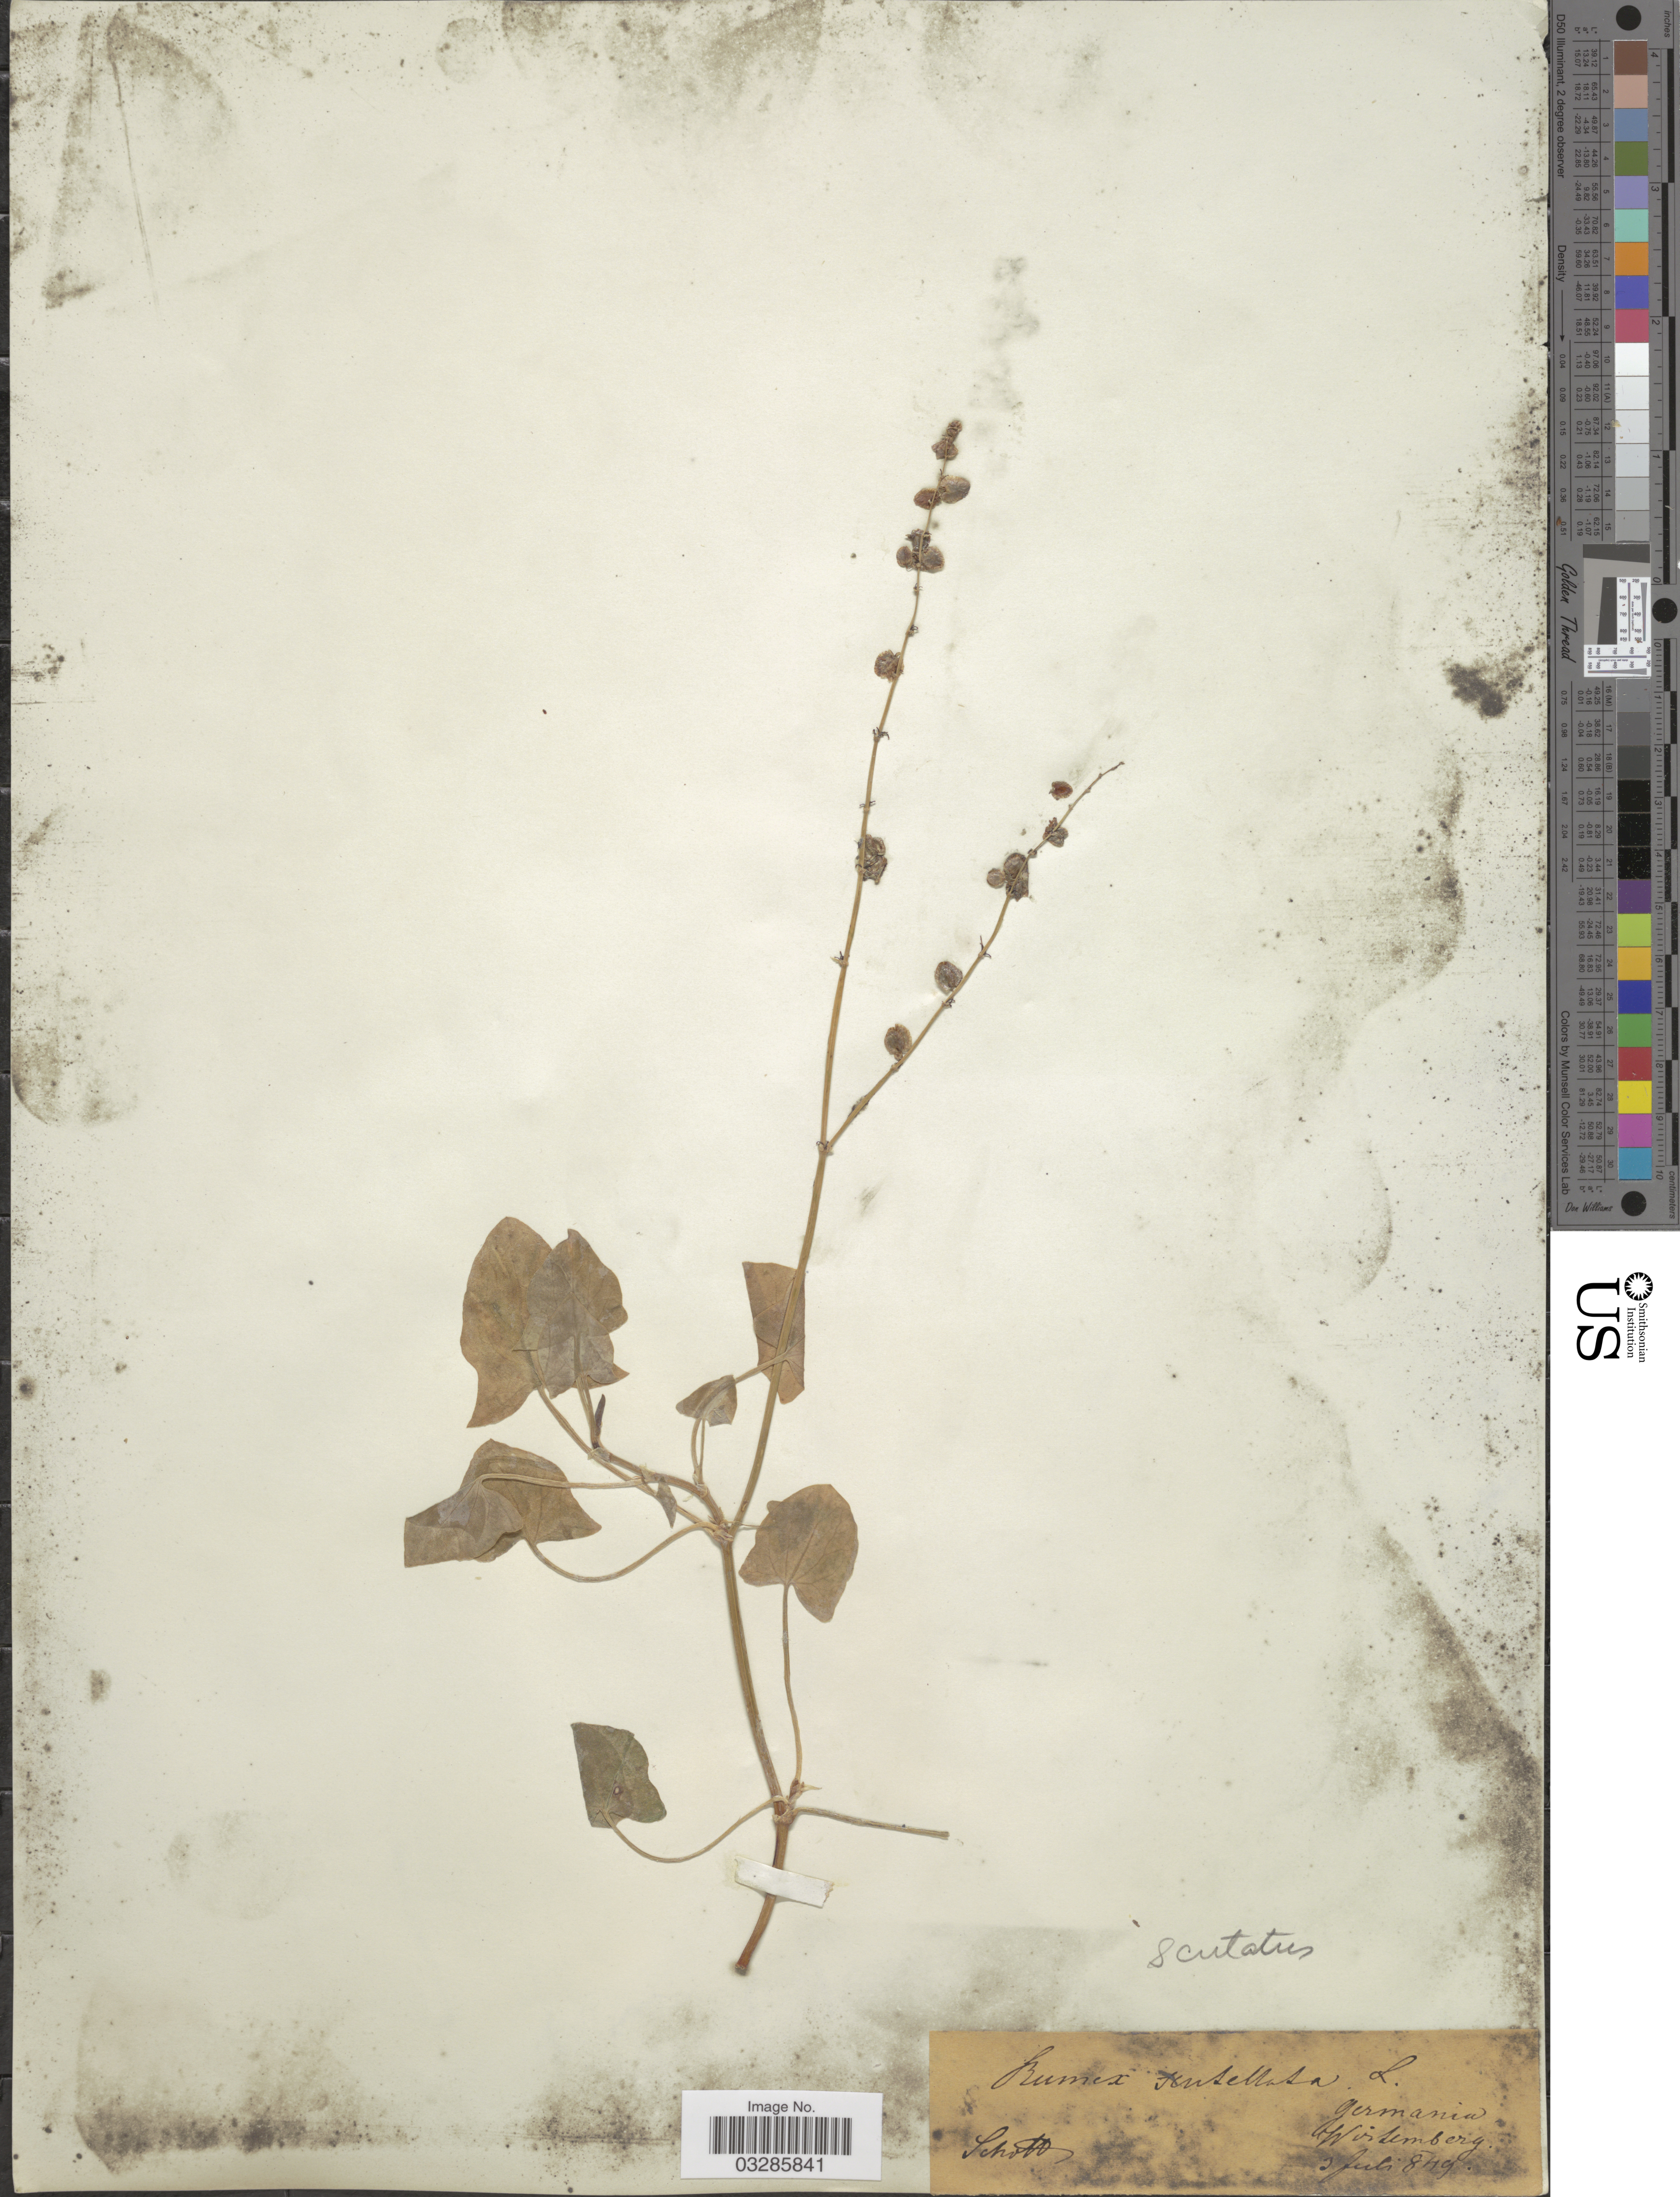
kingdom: Plantae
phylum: Tracheophyta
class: Magnoliopsida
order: Caryophyllales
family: Polygonaceae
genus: Rumex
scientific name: Rumex scutatus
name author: L.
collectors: Schott, --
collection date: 1849-07-03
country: Germany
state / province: Baden-württemberg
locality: Wirtemberg, Germania